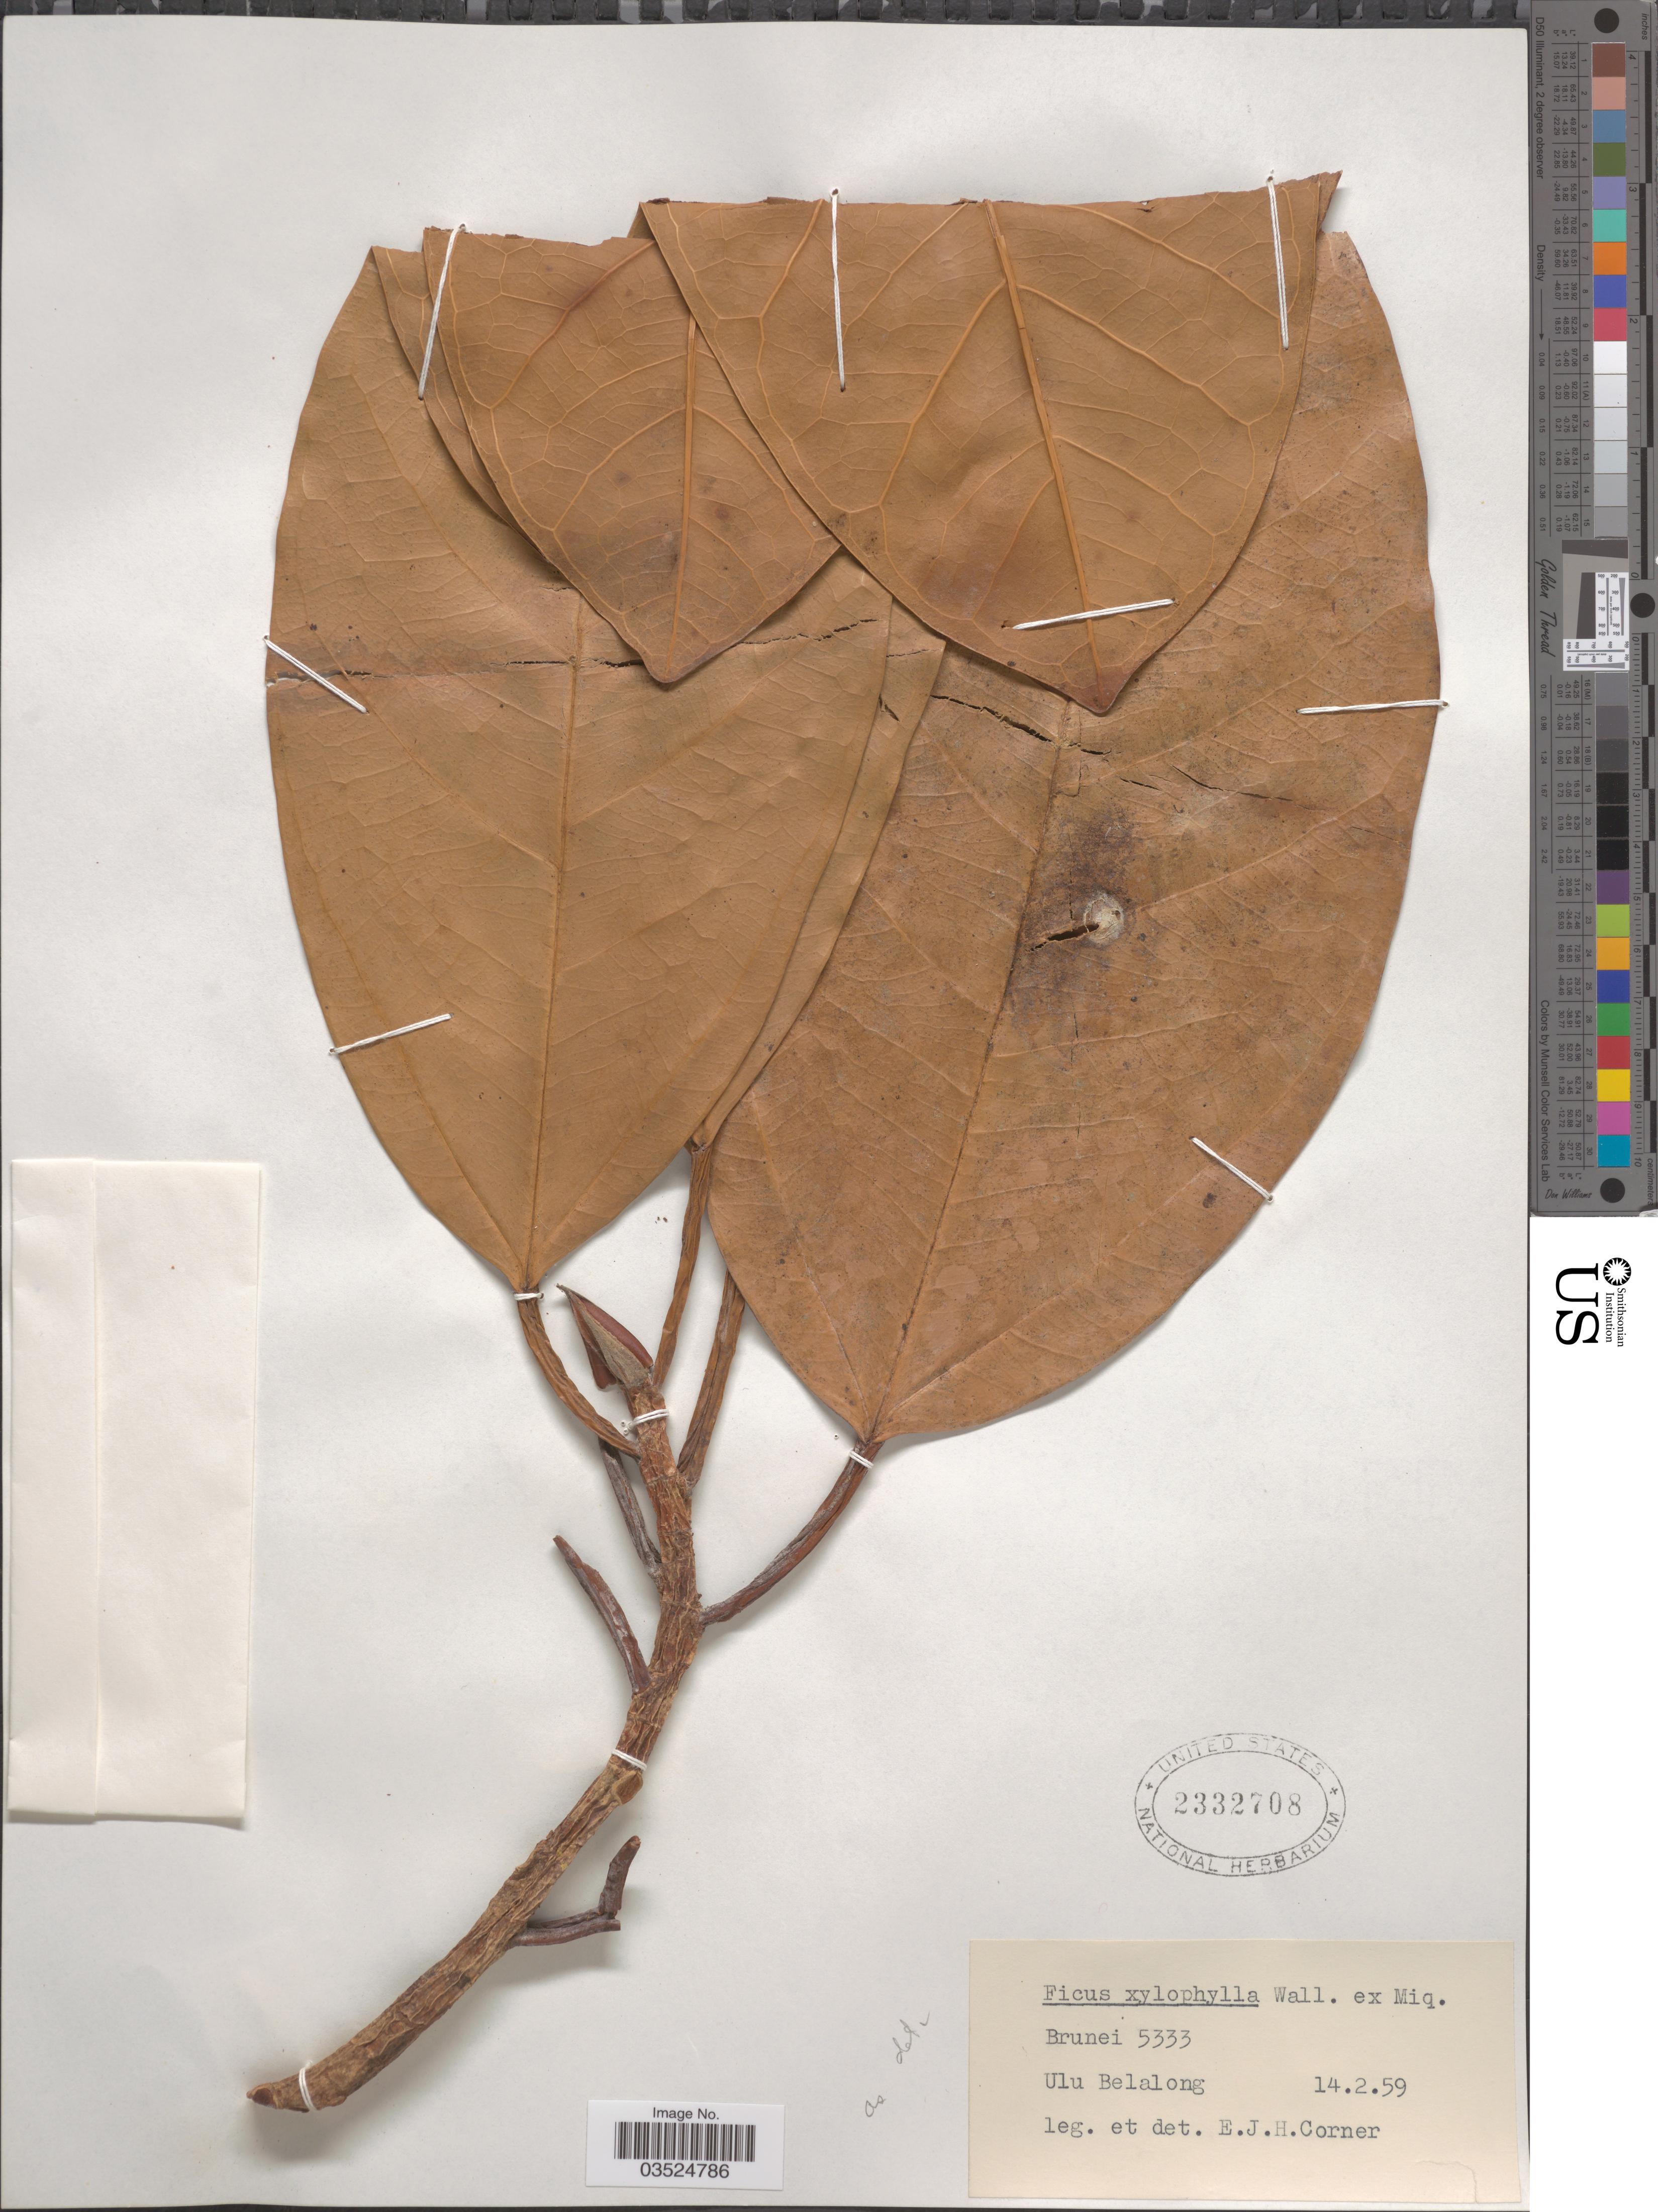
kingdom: Plantae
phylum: Tracheophyta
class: Magnoliopsida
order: Rosales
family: Moraceae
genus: Ficus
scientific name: Ficus xylophylla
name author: Wall.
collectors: E. Corner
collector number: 5333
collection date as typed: Transcribed d/m/y: 14/2/59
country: Brunei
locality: Ulu Belalong.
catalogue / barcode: US 2332708